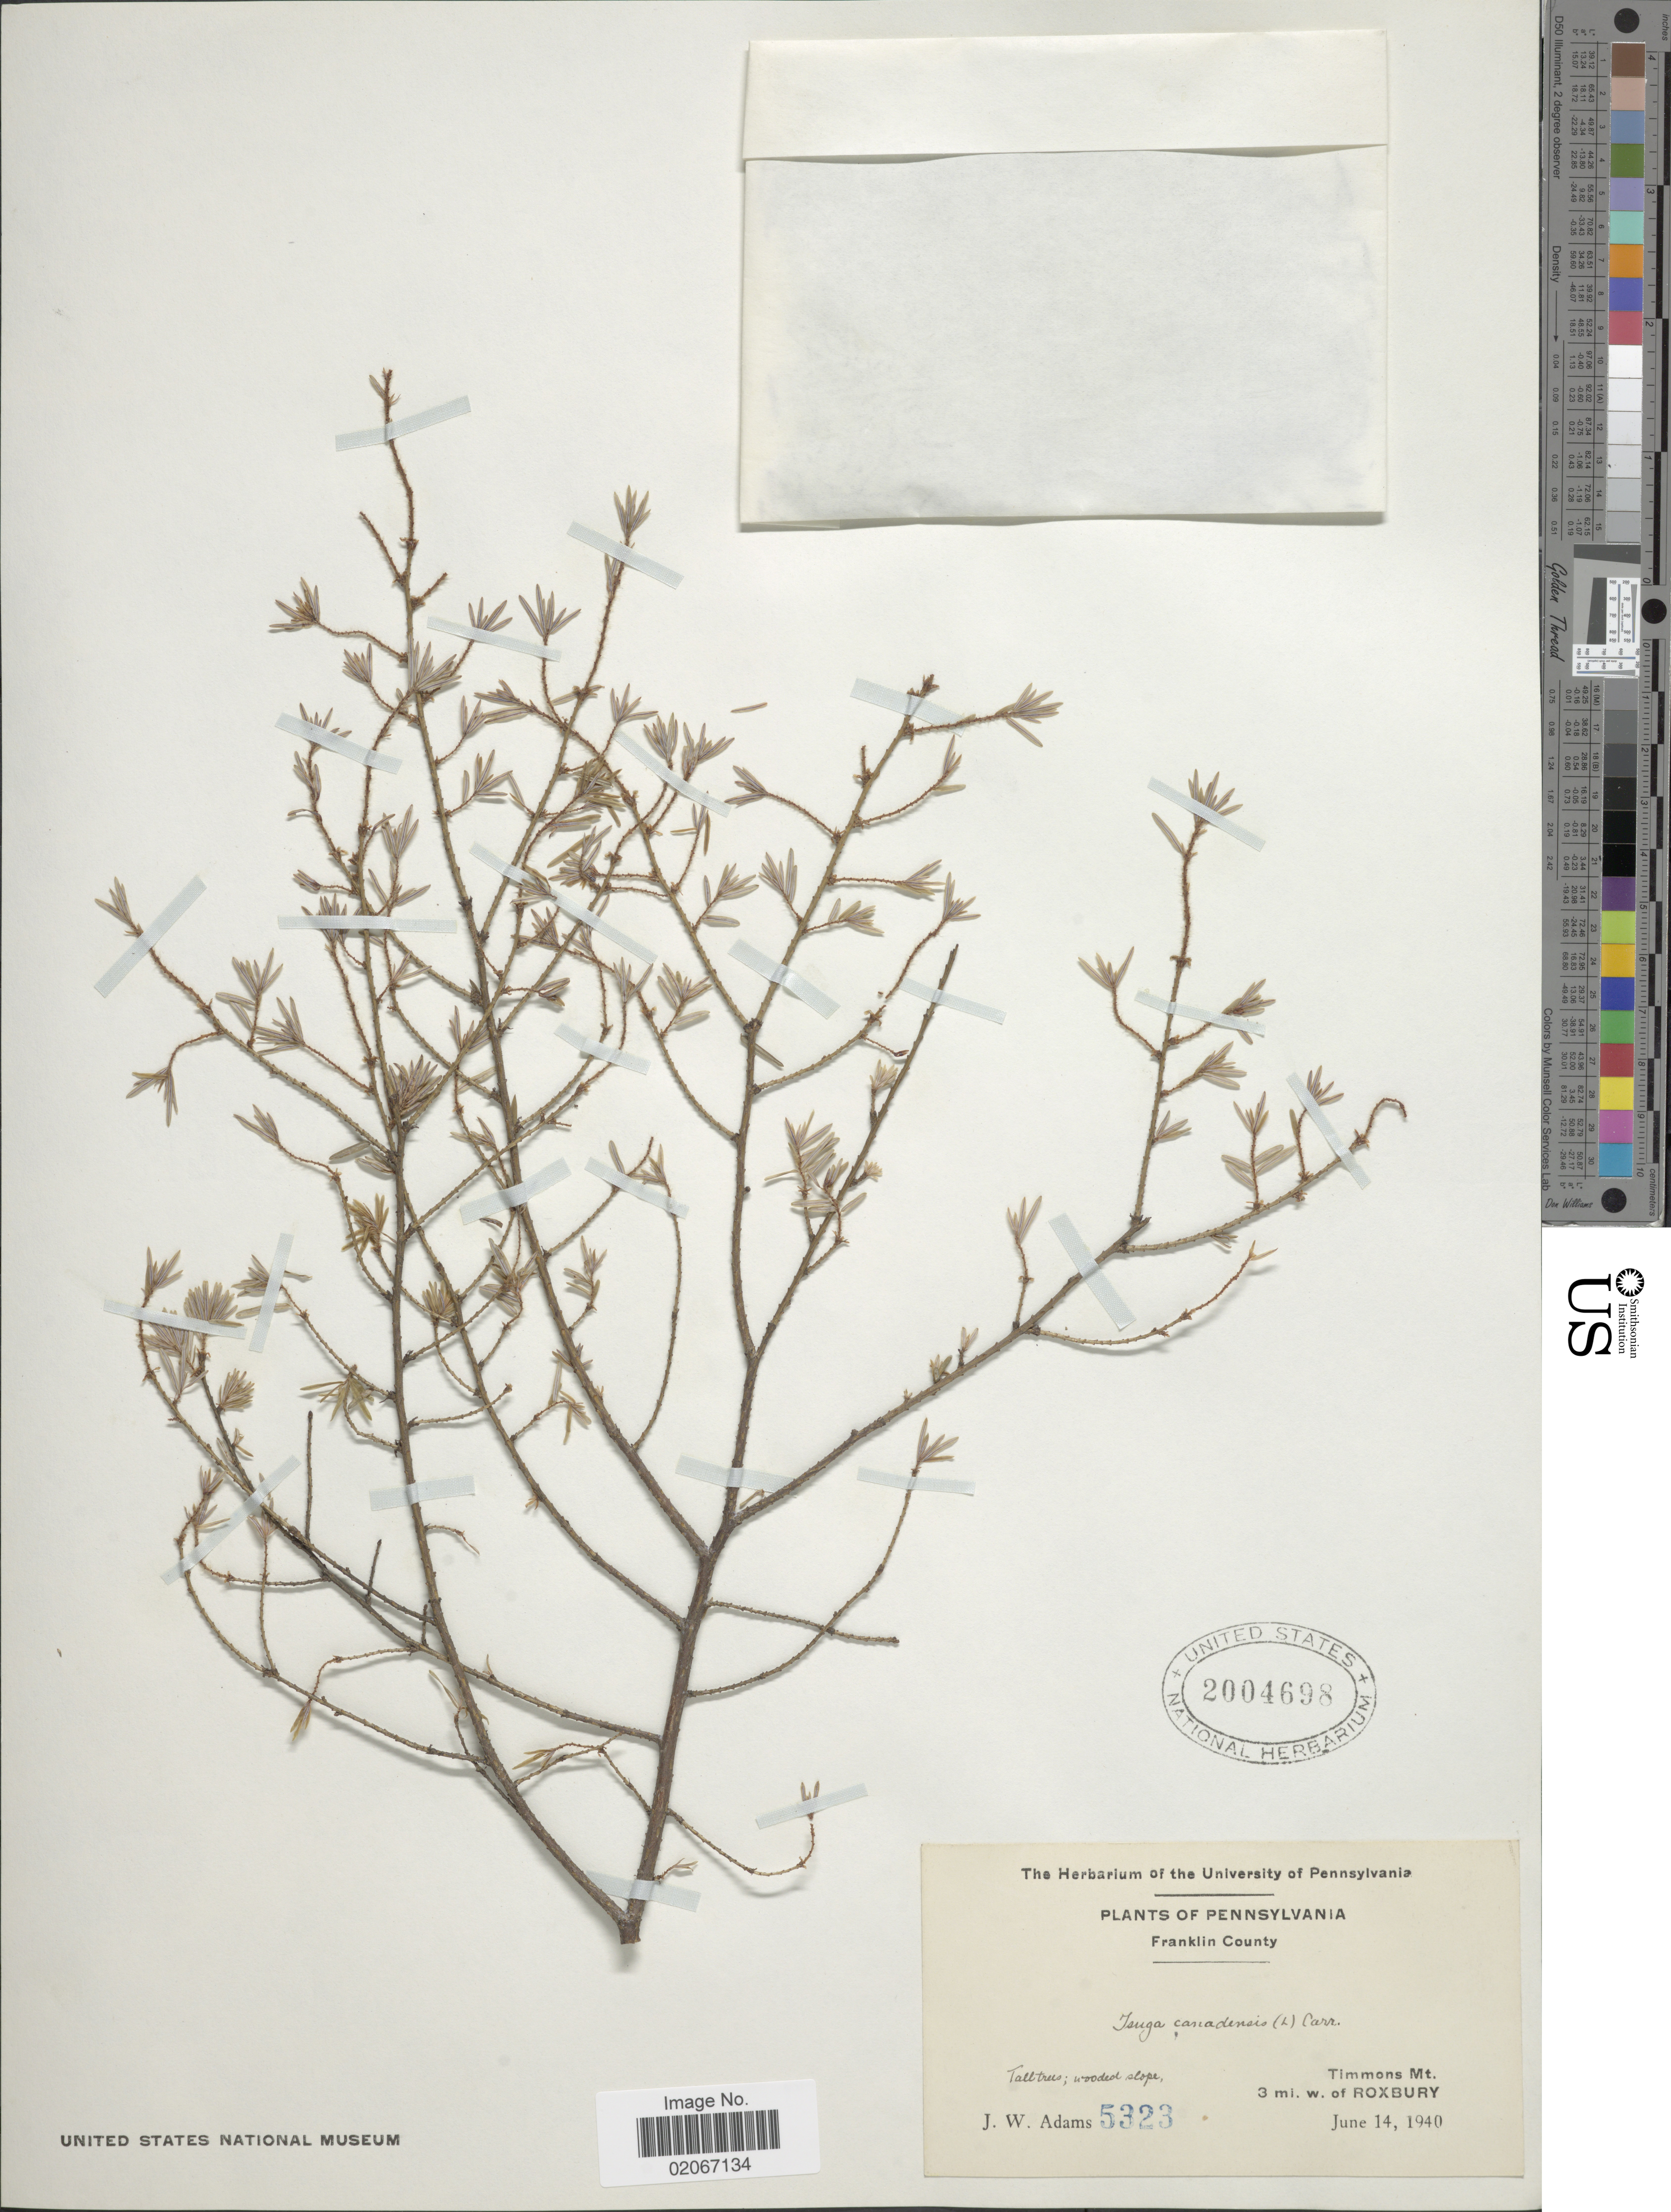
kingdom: Plantae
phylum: Tracheophyta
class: Pinopsida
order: Pinales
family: Pinaceae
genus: Tsuga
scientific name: Tsuga canadensis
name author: (L.) Carrière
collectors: J. Adams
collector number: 5323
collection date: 1940-06-14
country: United States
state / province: Pennsylvania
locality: Franklin County, Timmons Mt., 3 mi. w. of Roxbury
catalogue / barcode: US 2004698